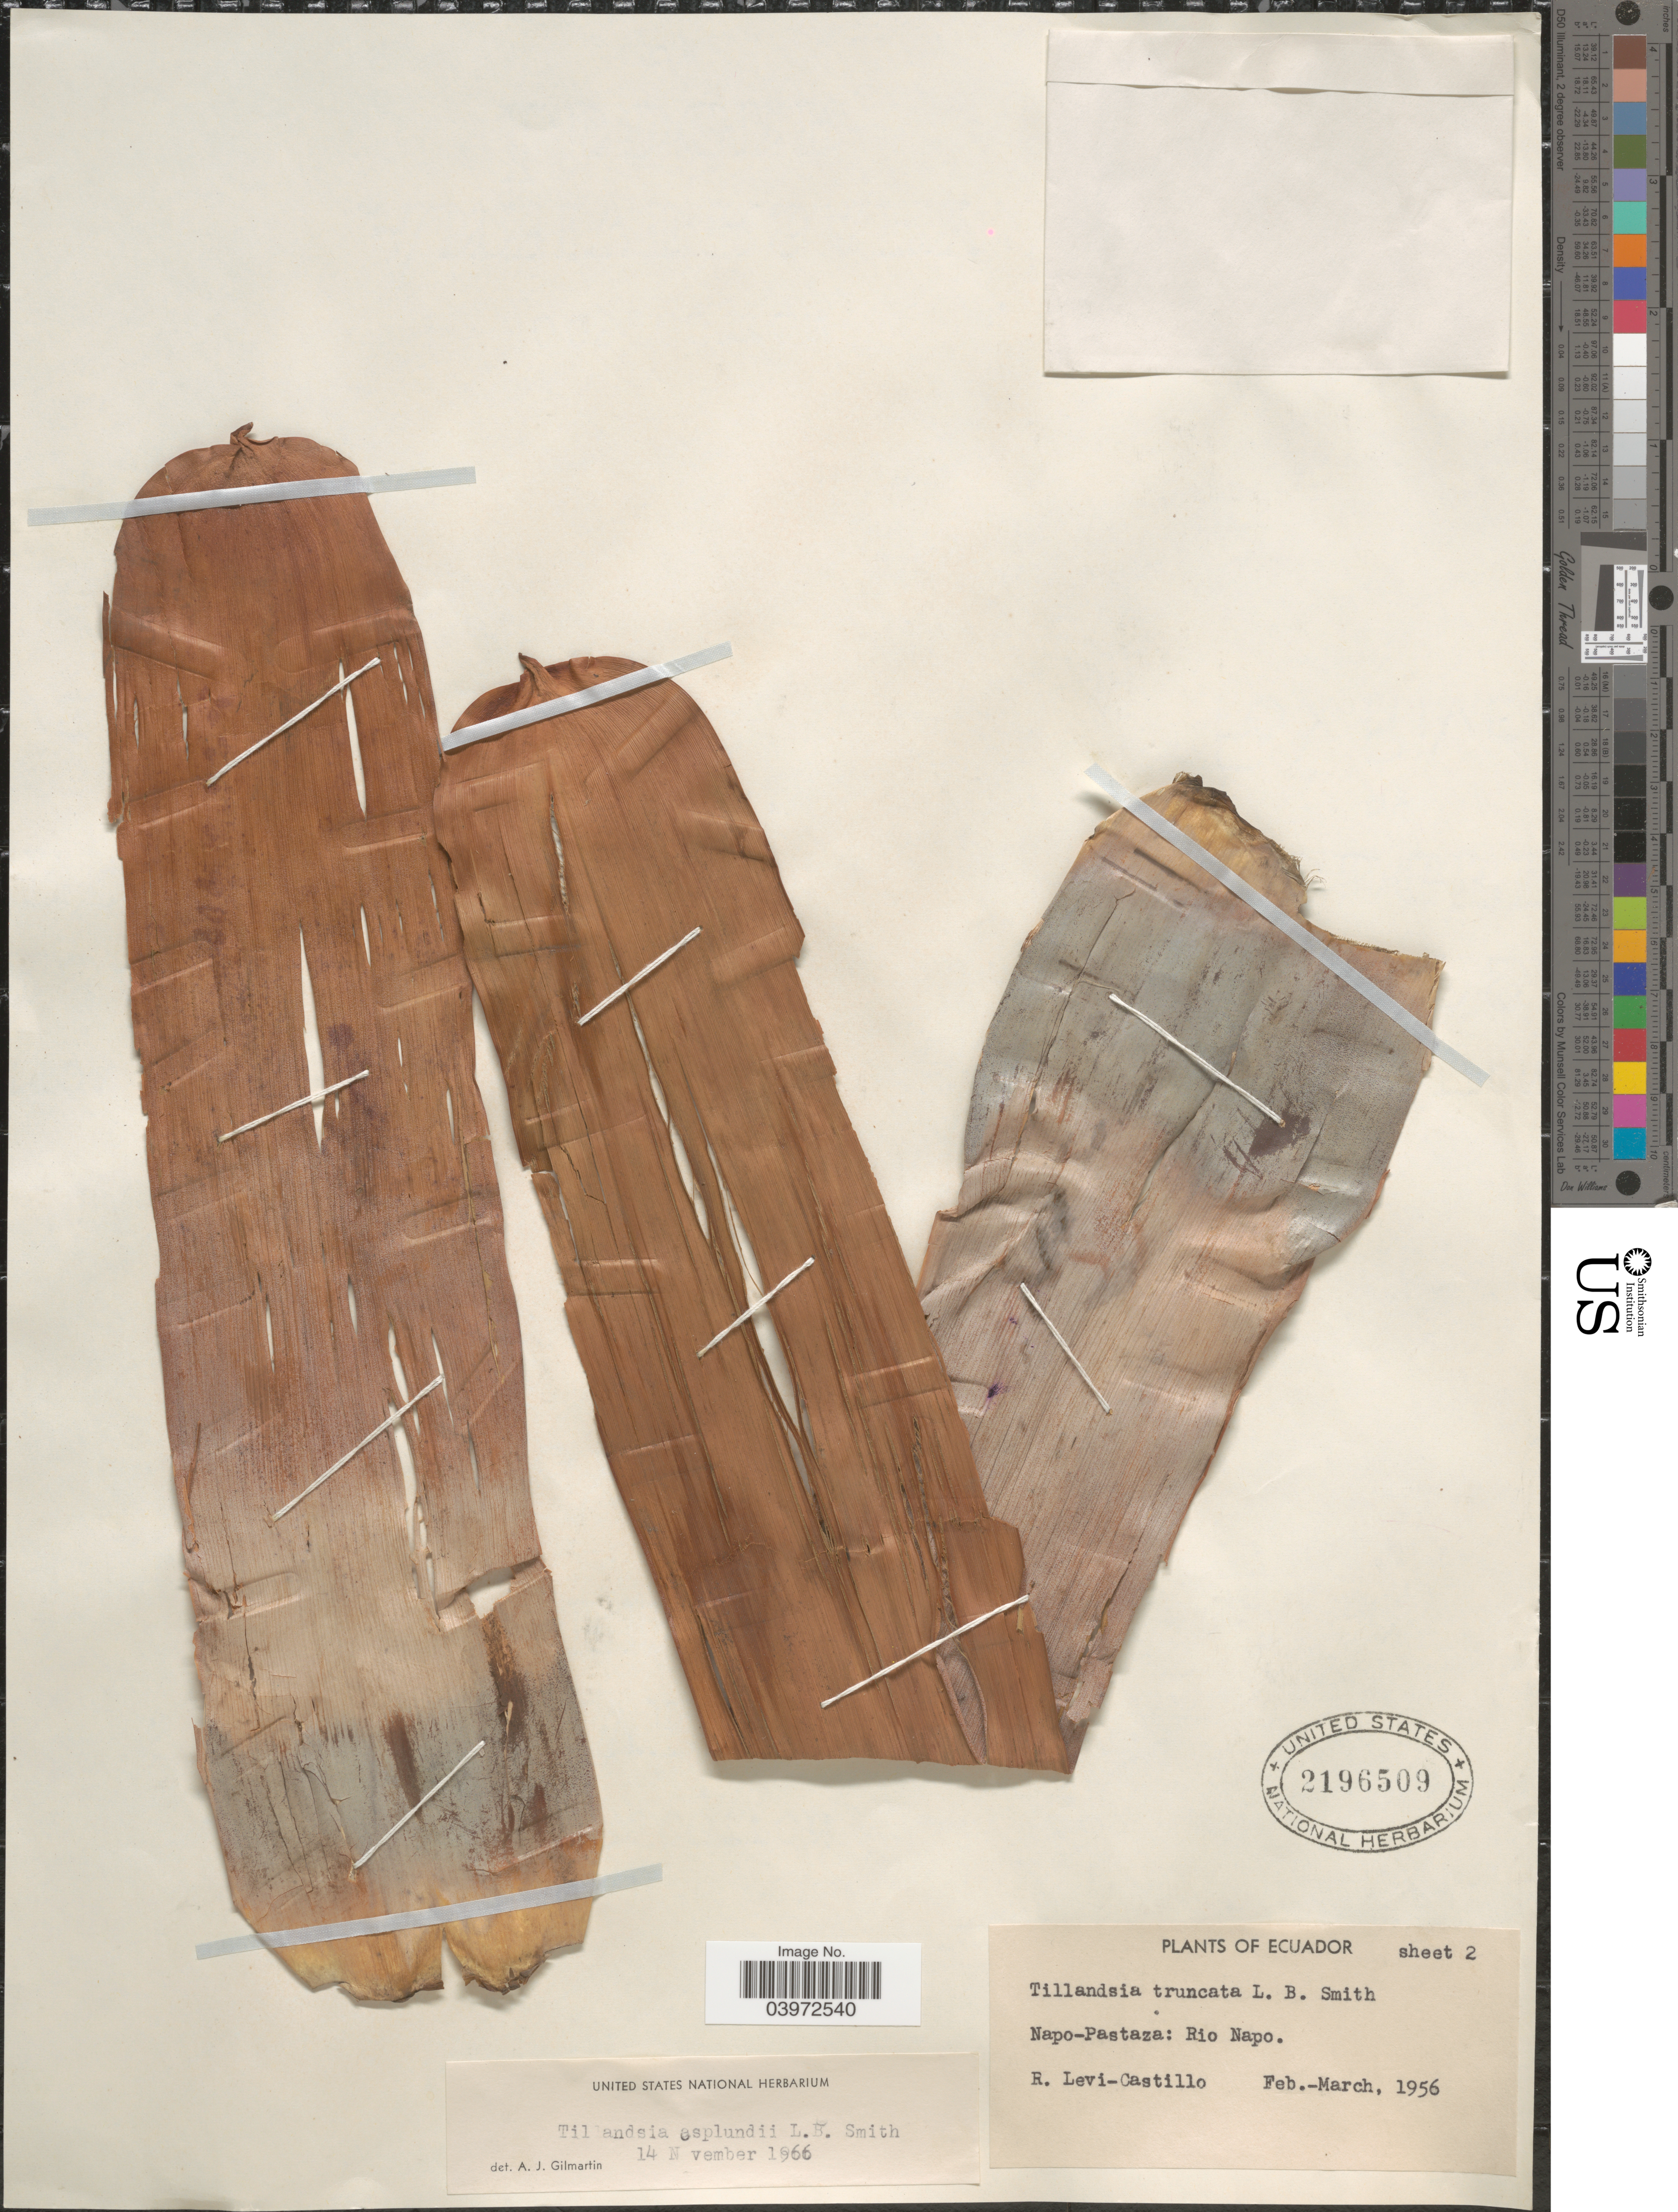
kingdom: Plantae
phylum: Tracheophyta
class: Liliopsida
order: Poales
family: Bromeliaceae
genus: Tillandsia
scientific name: Tillandsia asplundii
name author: L.B. Sm.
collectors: R. Levi-Castillo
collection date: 1956-02/1956-03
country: Ecuador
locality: Napo-Pastaza: Rio Napo.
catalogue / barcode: US 2196509